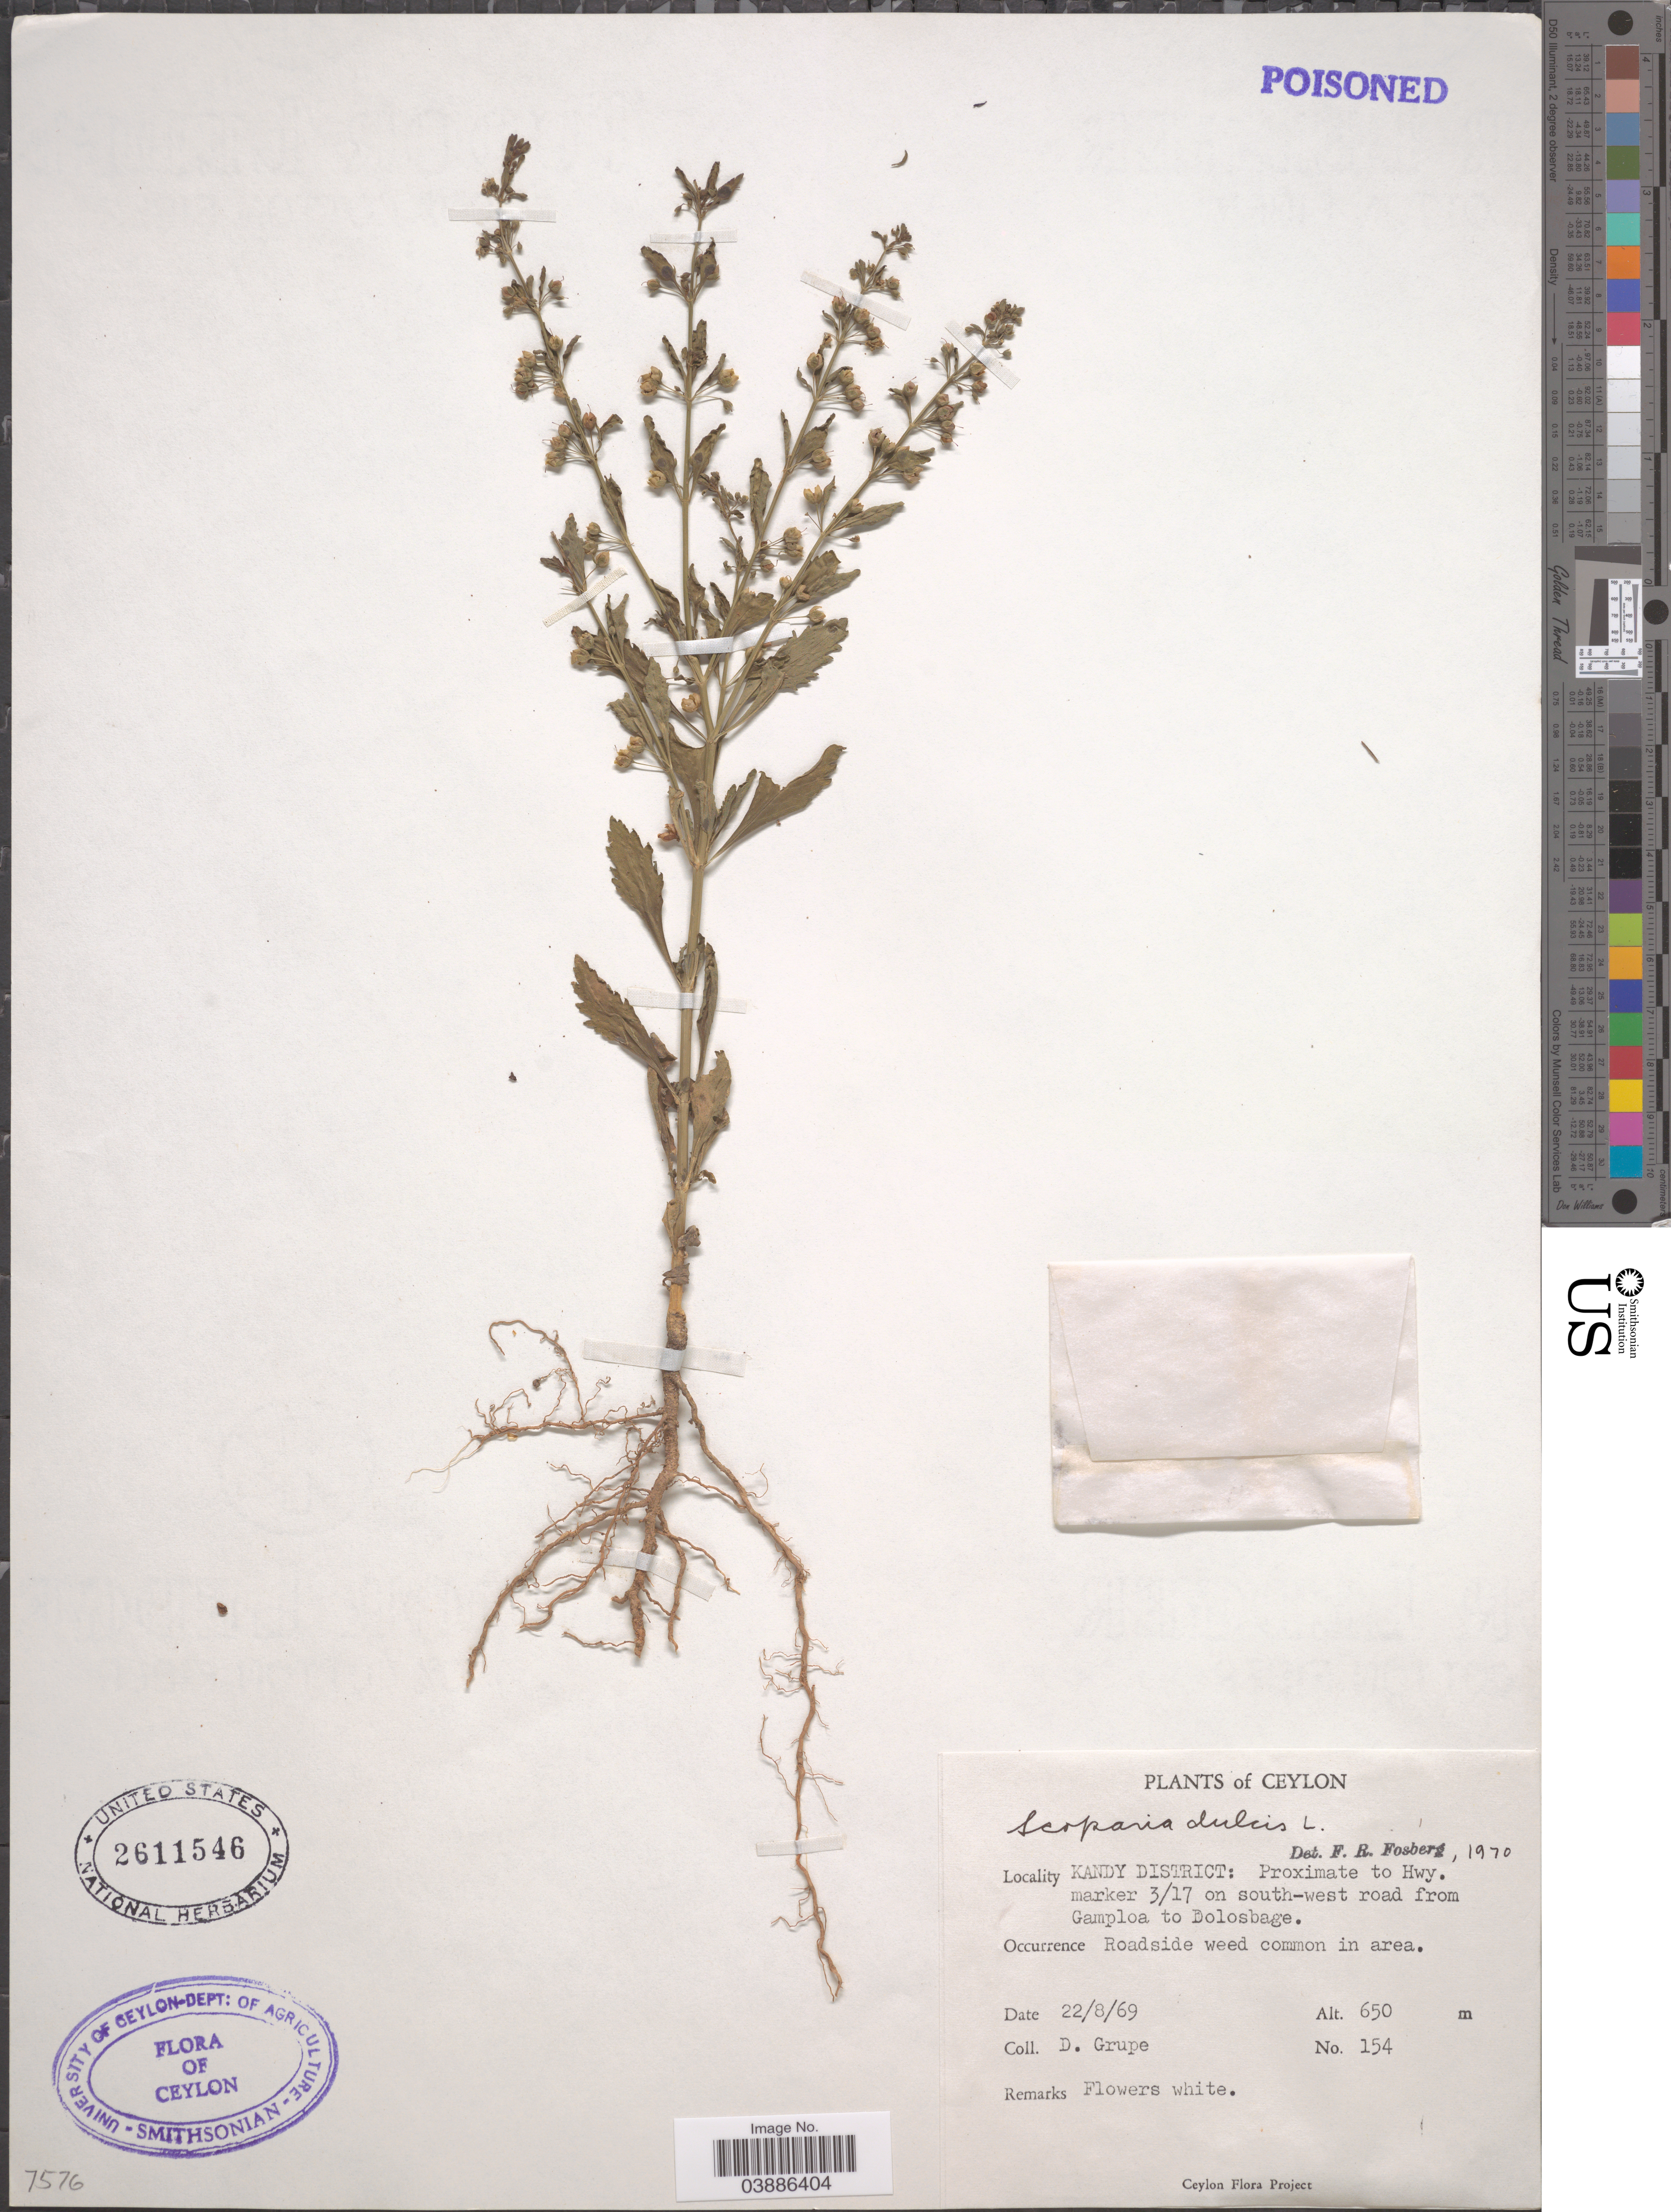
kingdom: Plantae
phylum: Tracheophyta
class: Magnoliopsida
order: Lamiales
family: Plantaginaceae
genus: Scoparia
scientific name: Scoparia dulcis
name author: L.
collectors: D. Grupe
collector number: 154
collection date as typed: Transcribed d/m/y: 22/8/69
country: Sri Lanka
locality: Ceylon. Kandy District: Proximate to Hwy. marker 3/17 on south-west road from Gamploa to Dolosbage.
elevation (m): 650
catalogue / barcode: US 2611546